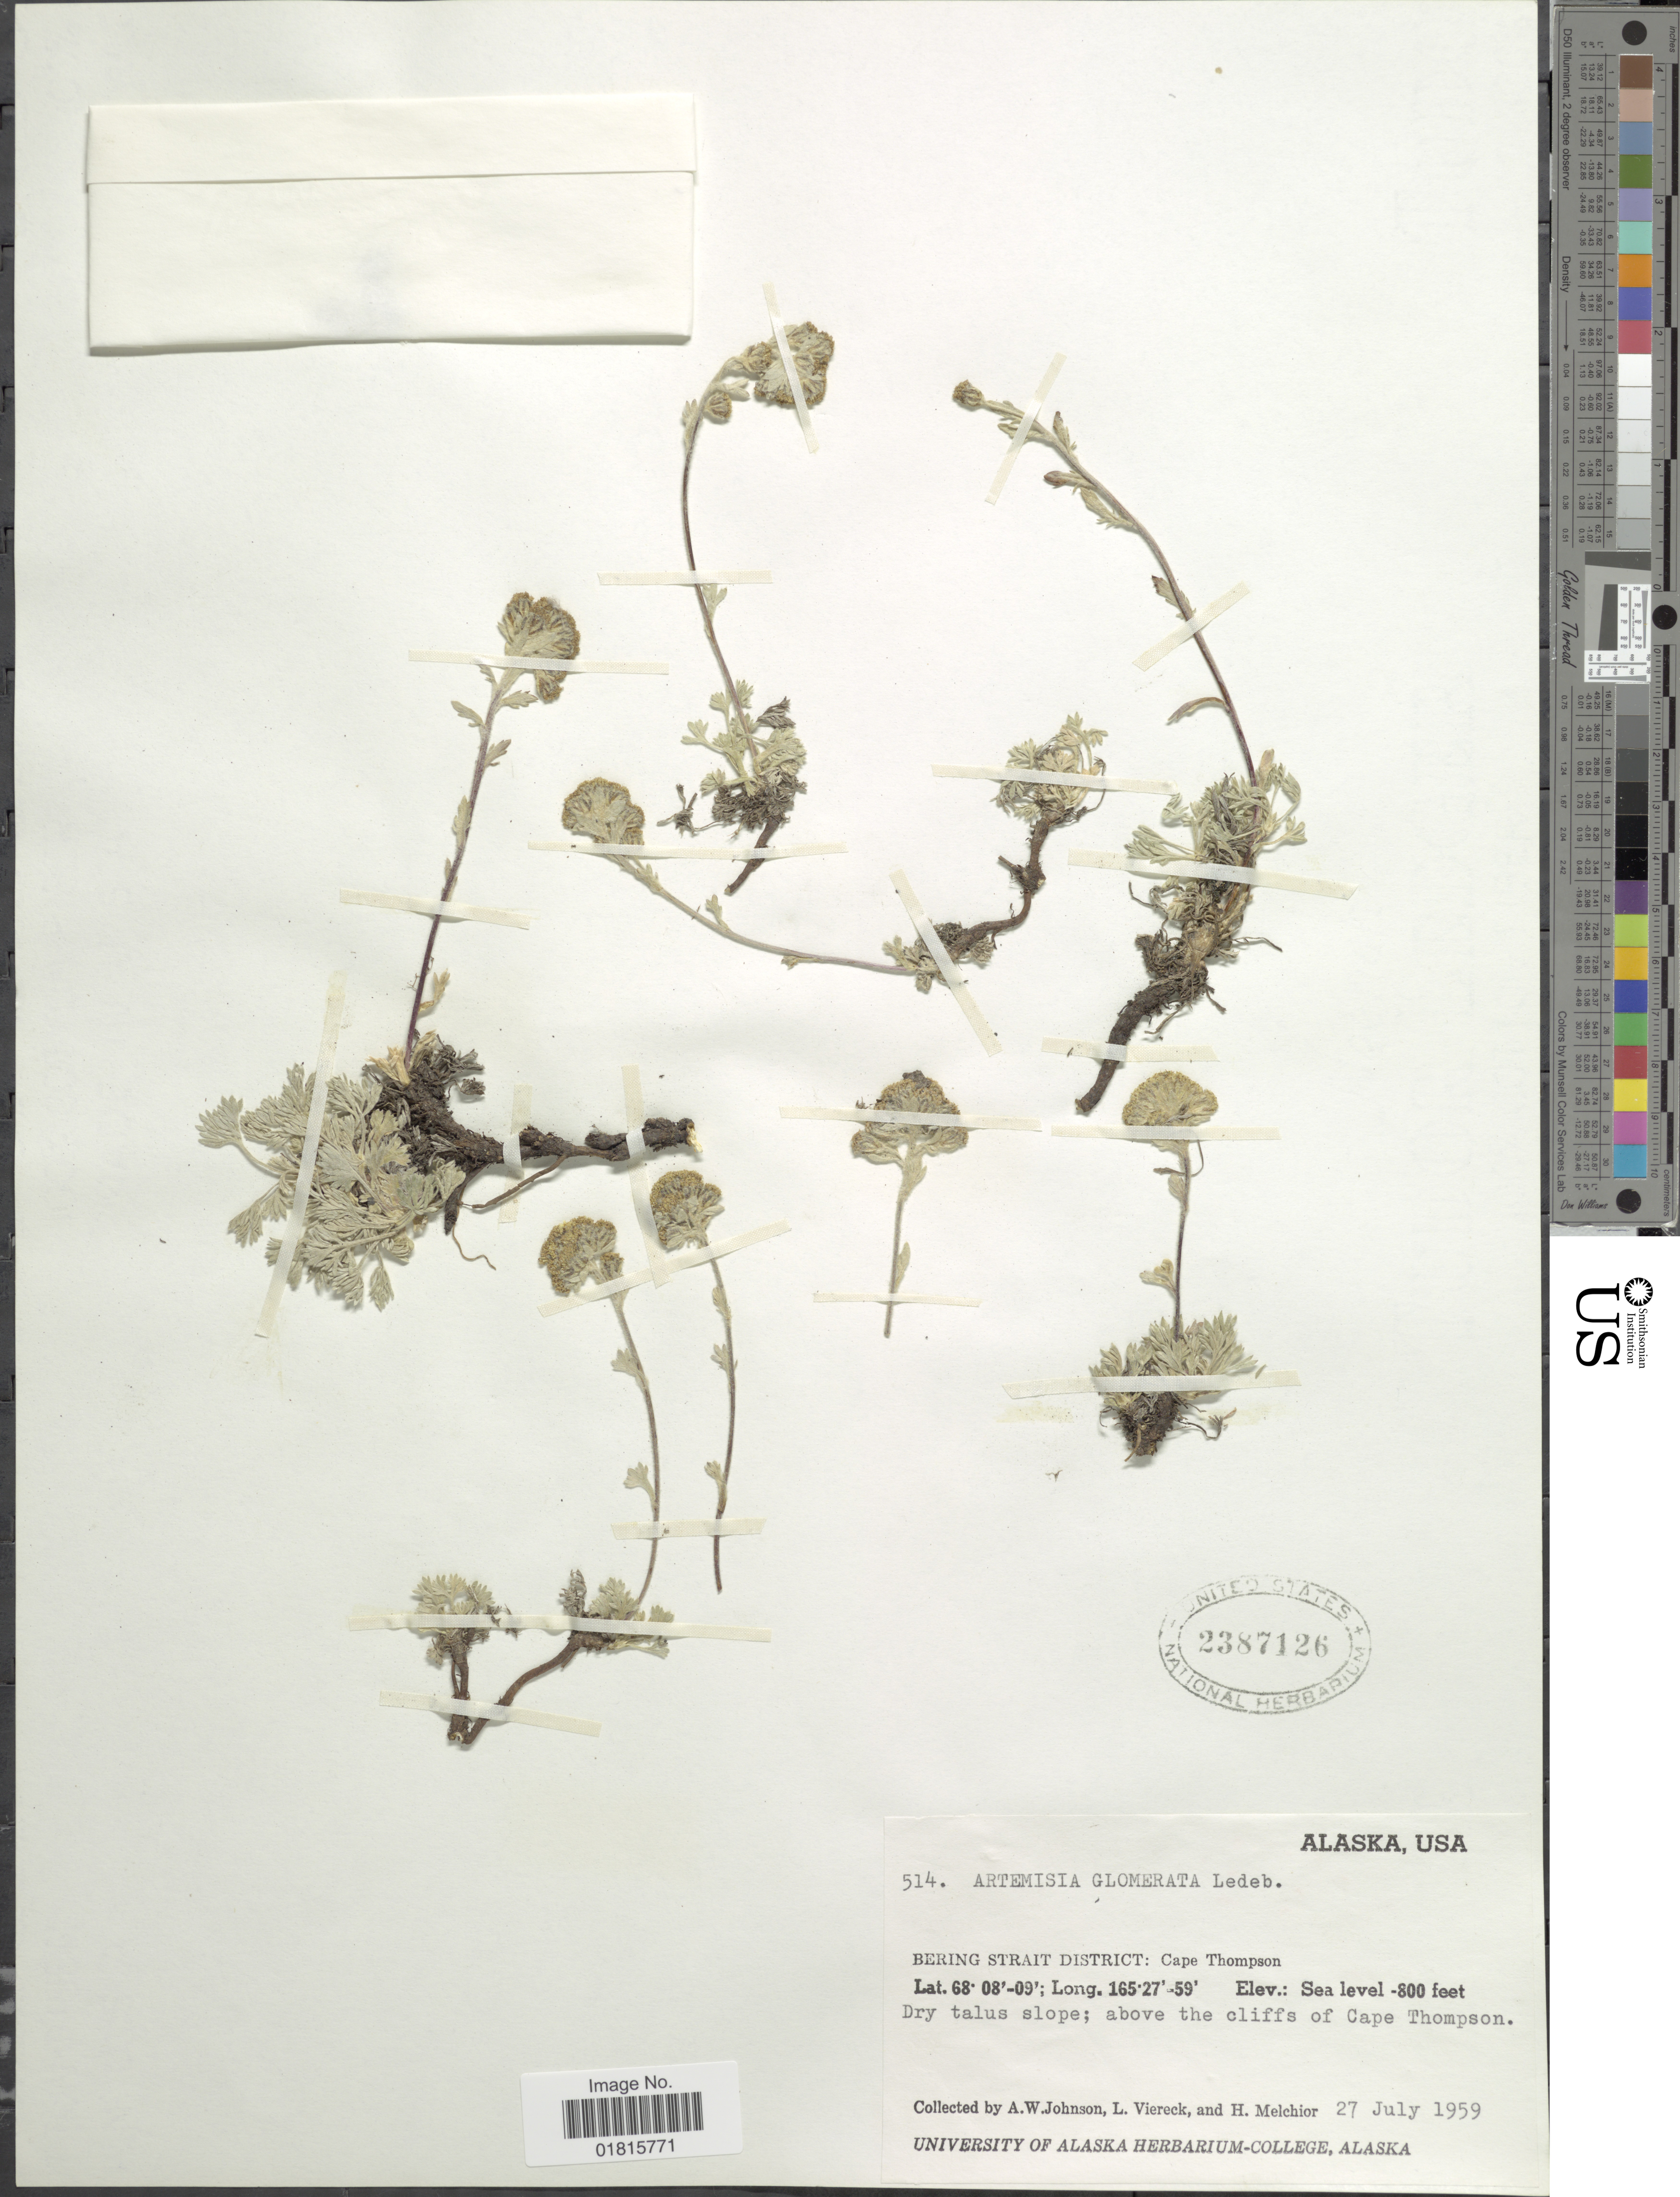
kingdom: Plantae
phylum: Tracheophyta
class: Magnoliopsida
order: Asterales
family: Asteraceae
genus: Artemisia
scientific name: Artemisia glomerata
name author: Ledeb.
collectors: A. W. Johnson, L. Viereck & H. Melchior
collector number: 514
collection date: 1959-07-27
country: United States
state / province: Alaska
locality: Bering Strait District: Cape Thompson, Dry talus slope; above the cliffs of Cape Thompson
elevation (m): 244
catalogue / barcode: US 2387126